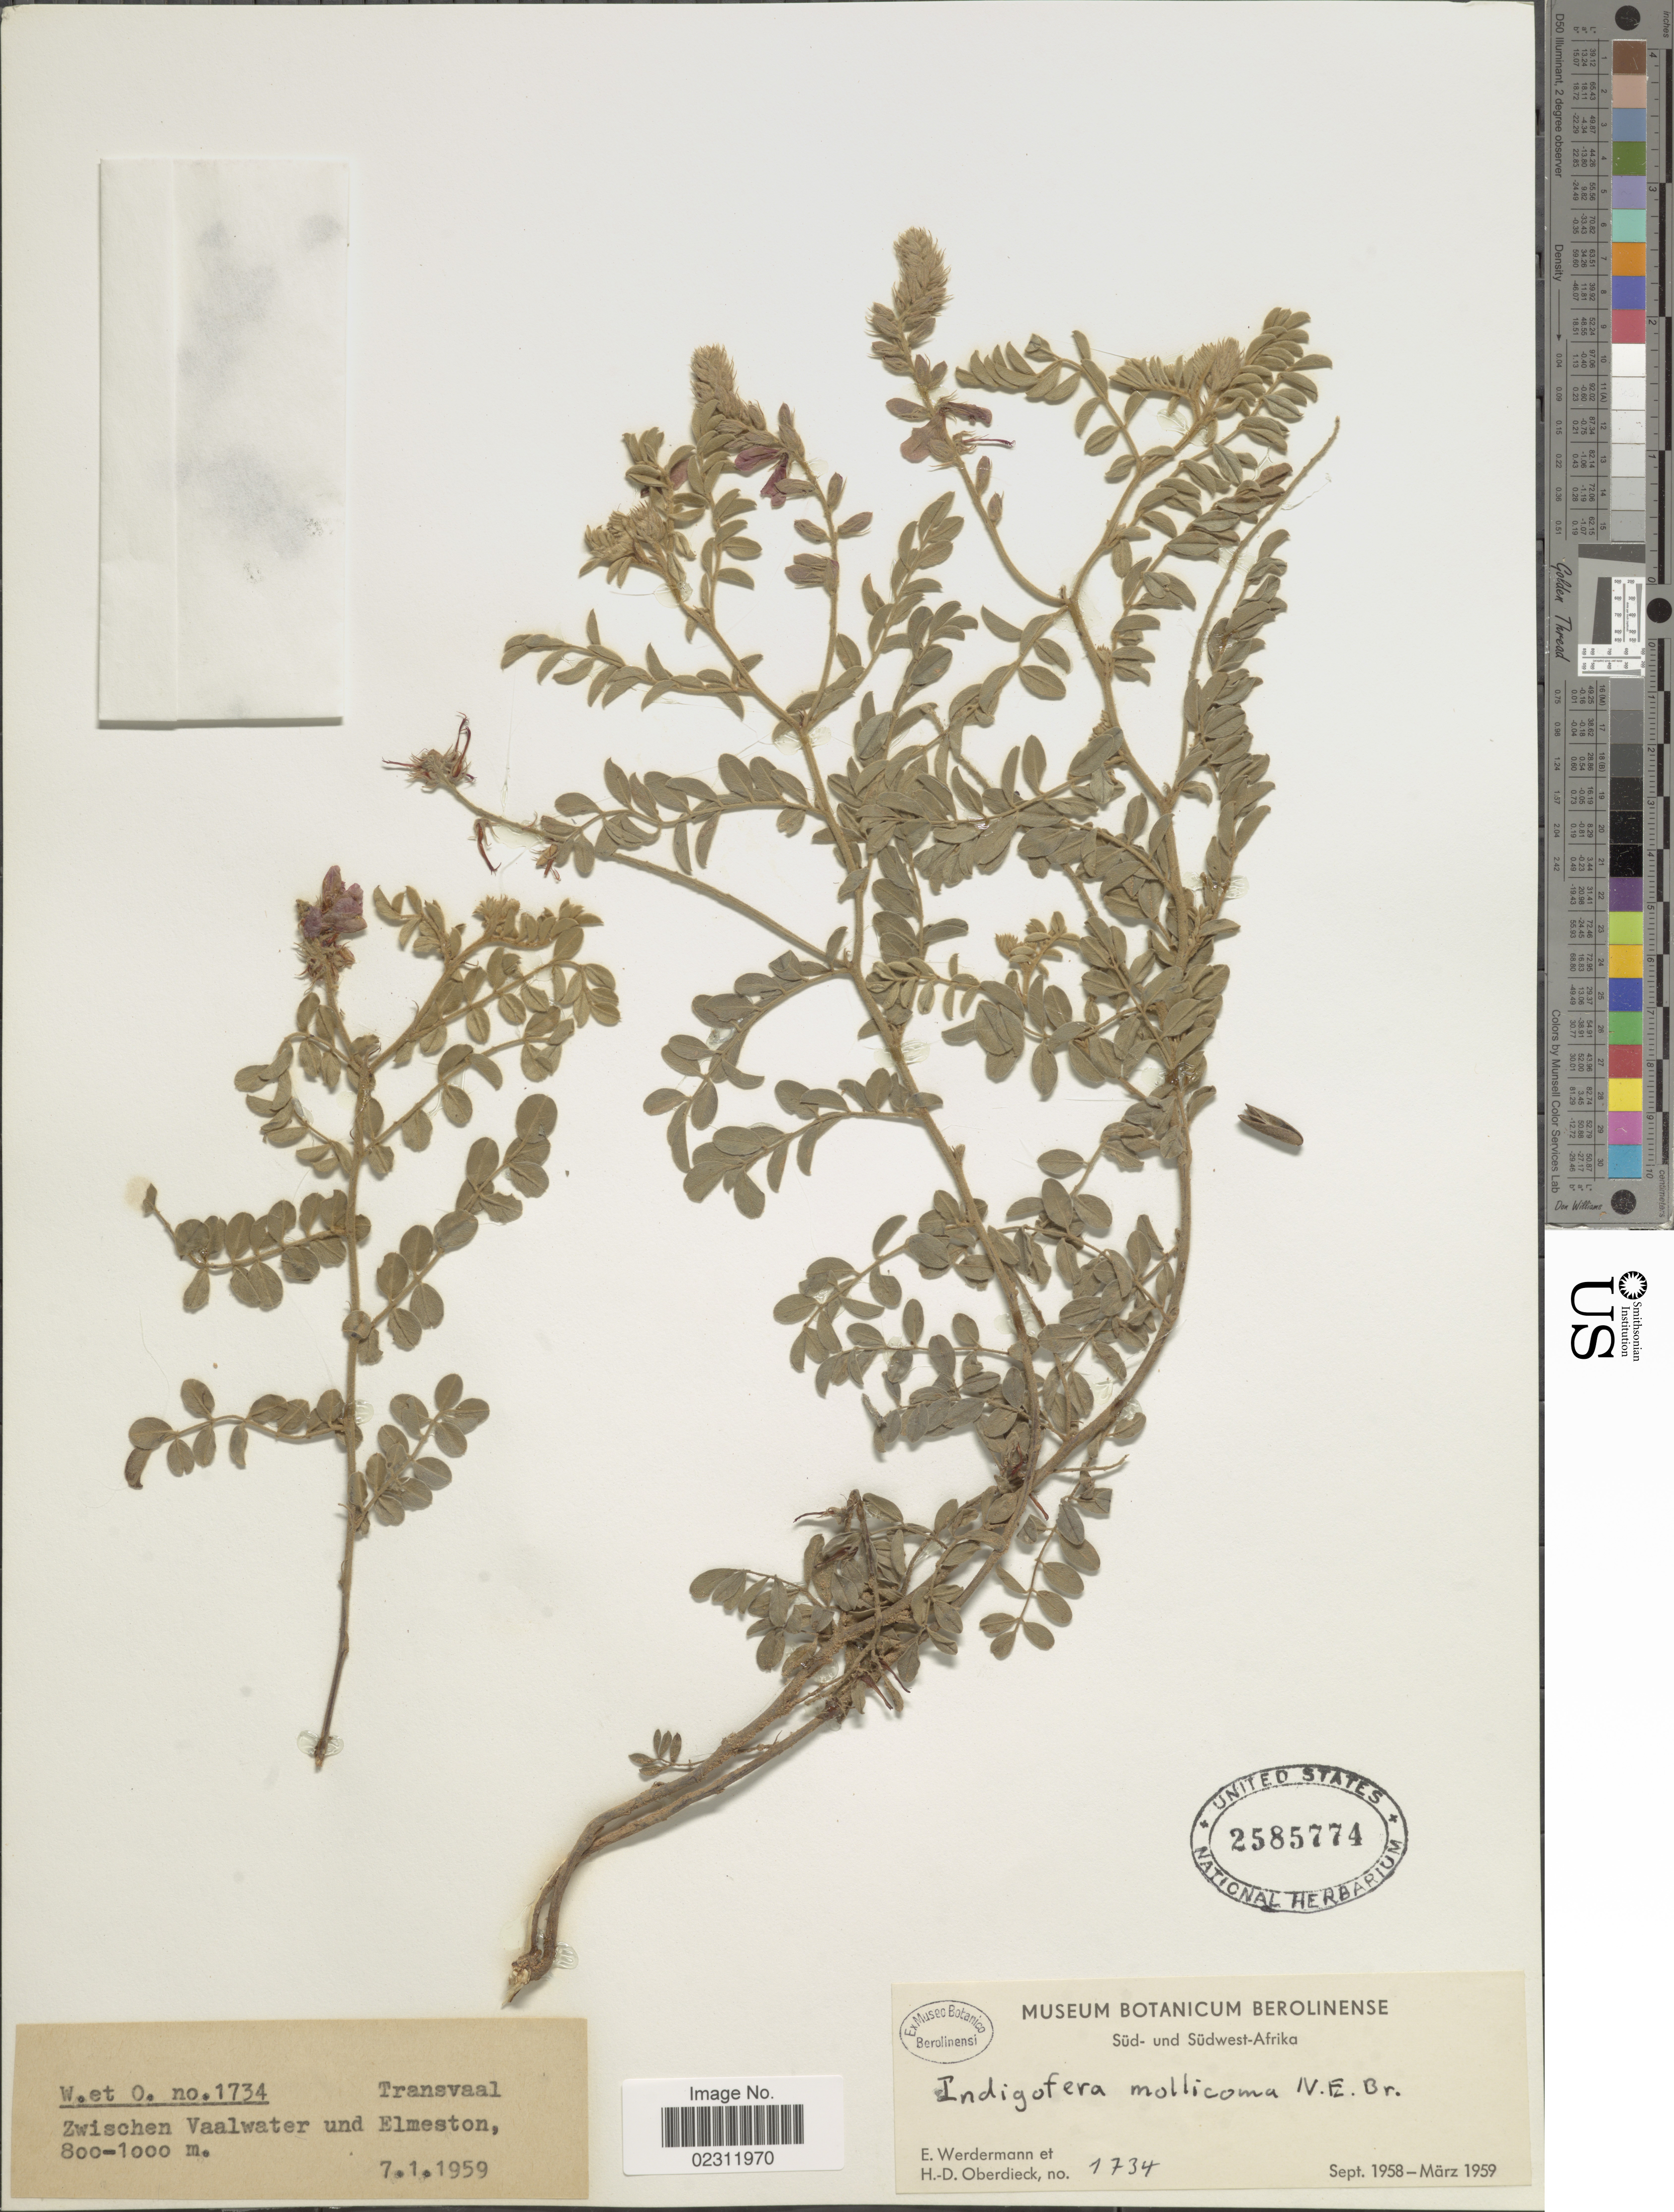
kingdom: Plantae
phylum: Tracheophyta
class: Magnoliopsida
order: Fabales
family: Fabaceae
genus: Indigofera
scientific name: Indigofera mollicoma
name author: N.E. Br.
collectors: E. Werdermann & H. Oberdieck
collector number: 1734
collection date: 1959-01-07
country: South Africa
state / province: Limpopo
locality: Sud- und Sudwest-Afrika, Transvaal, Zwischen Vaalwater und Elmeston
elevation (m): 800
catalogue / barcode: US 2585774